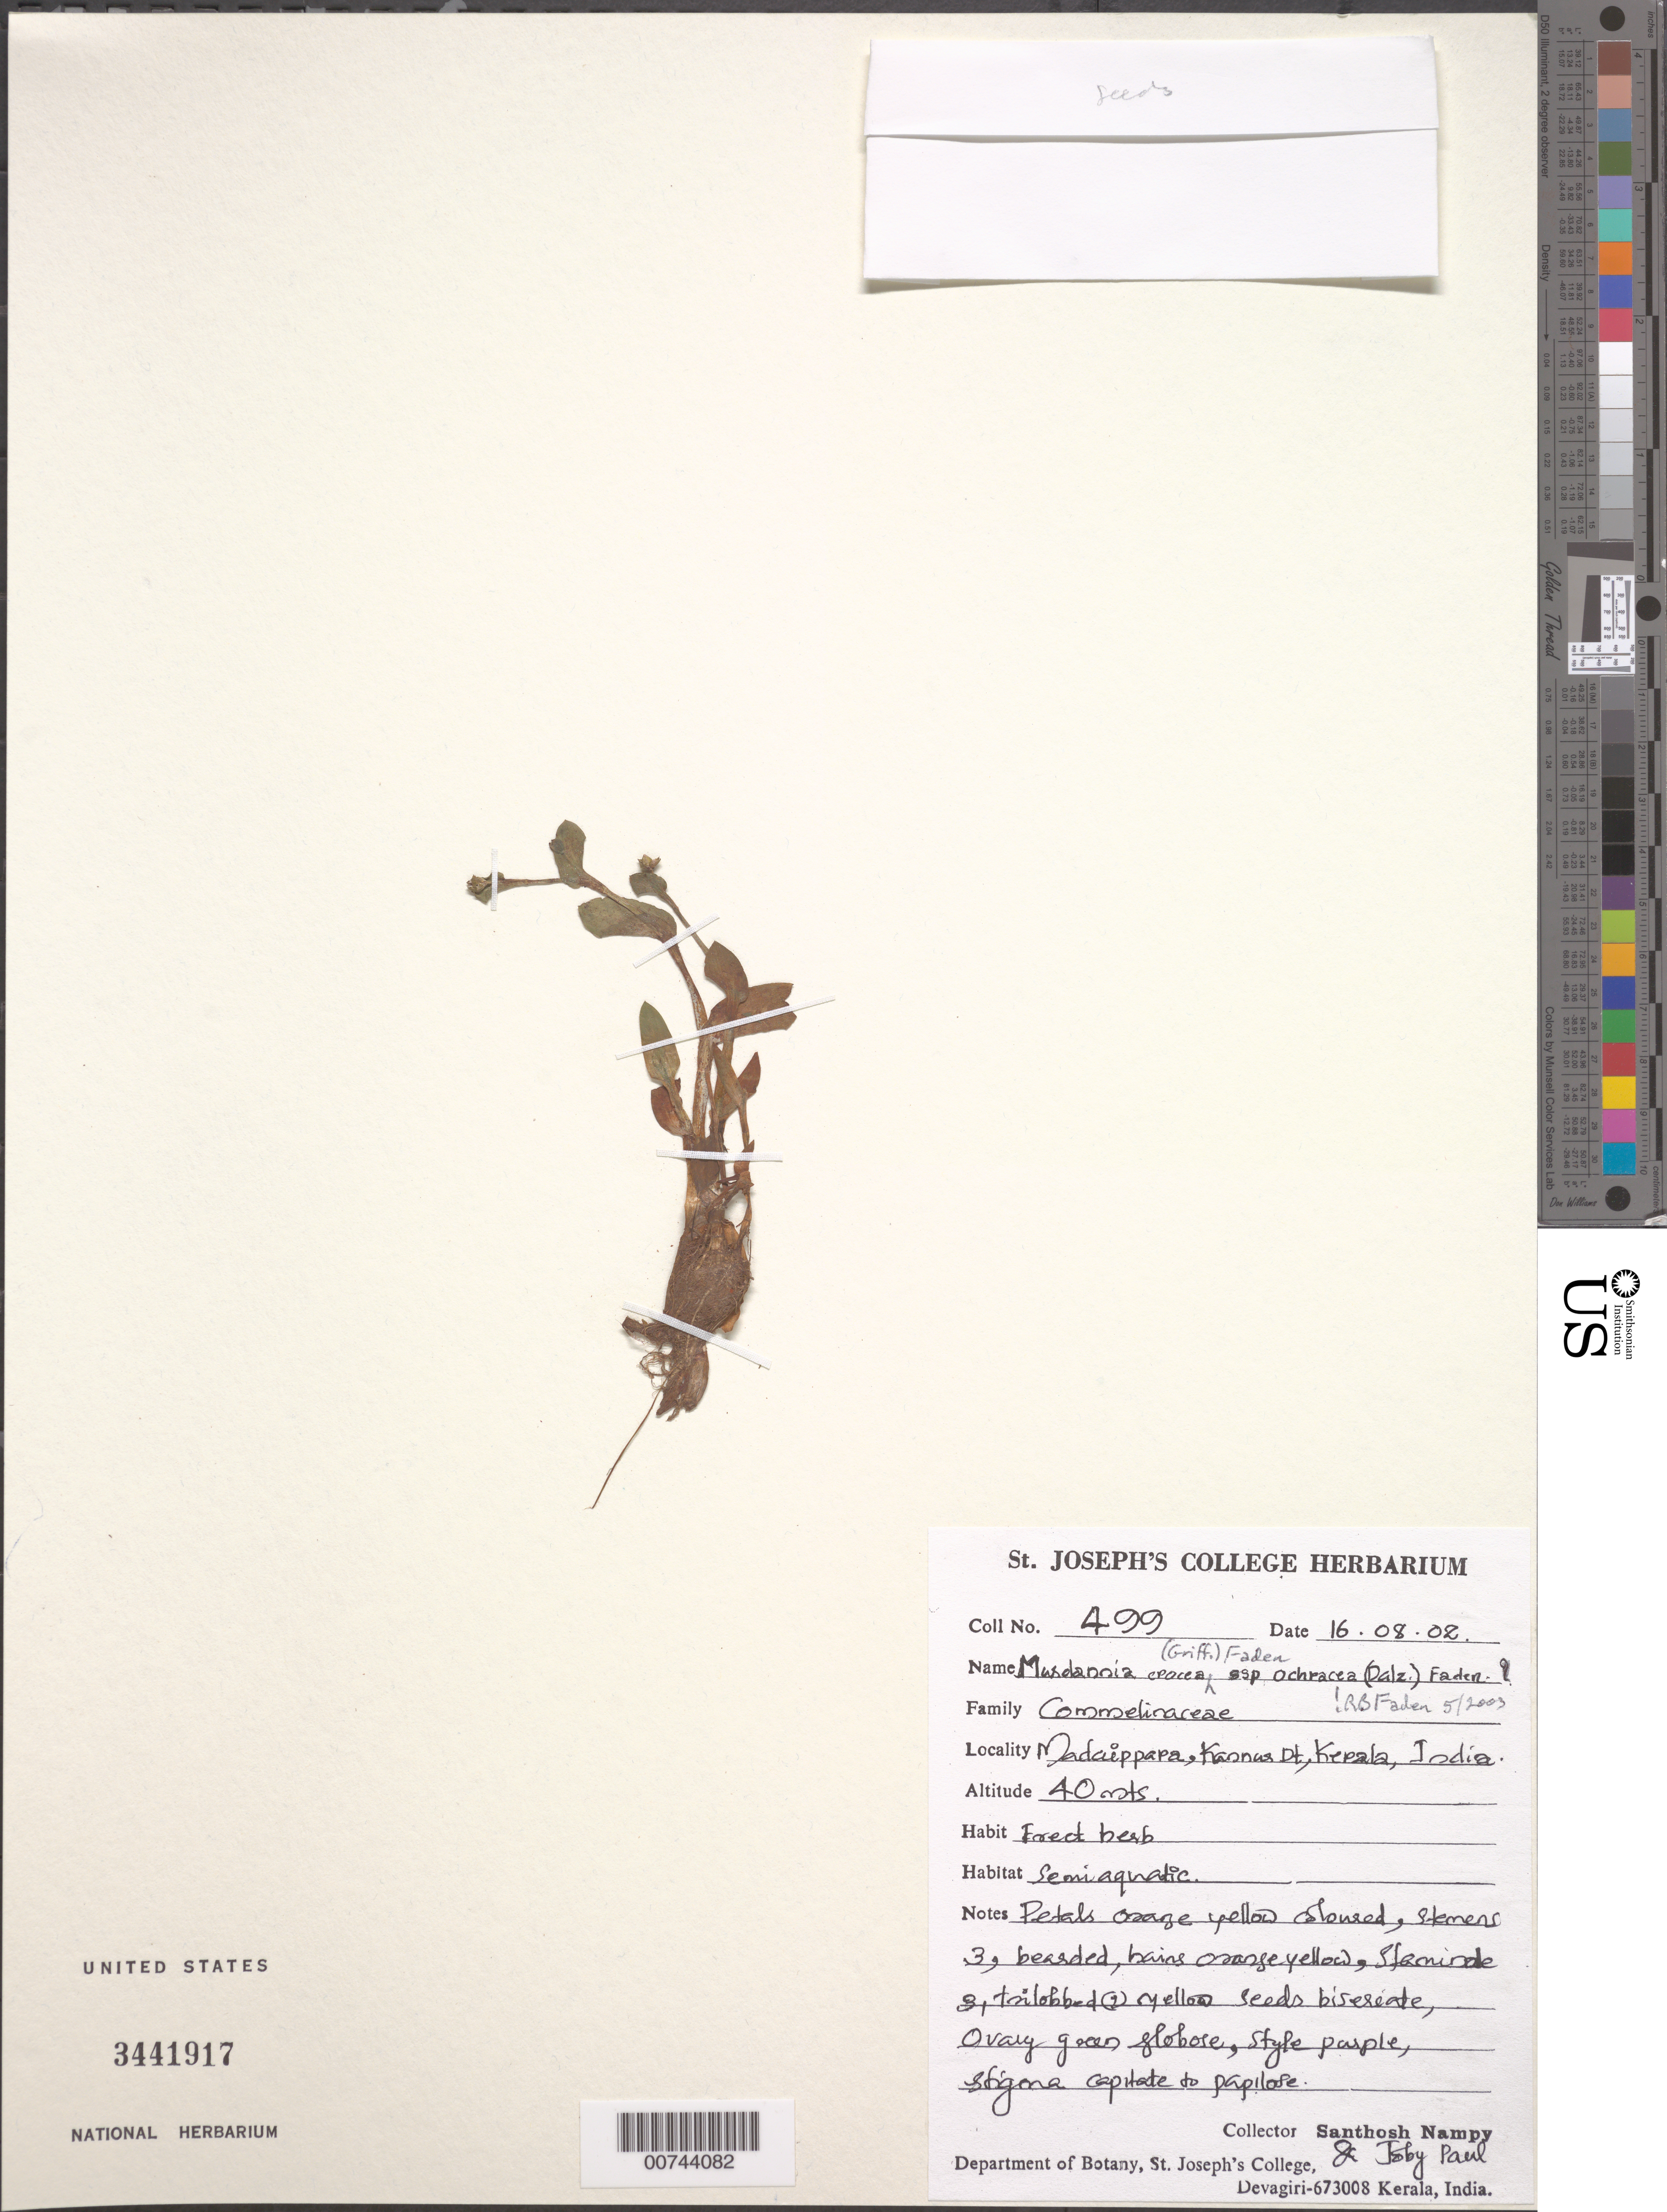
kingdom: Plantae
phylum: Tracheophyta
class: Liliopsida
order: Commelinales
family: Commelinaceae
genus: Murdannia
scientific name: Murdannia crocea subsp. ochracea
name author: (Dalzell) Faden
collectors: S. Nampy & J. Paul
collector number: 499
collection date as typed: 16 Aug 2002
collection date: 2002-08-16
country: India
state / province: Kerala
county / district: Kannus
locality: Madaippapa.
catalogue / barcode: US 3441917